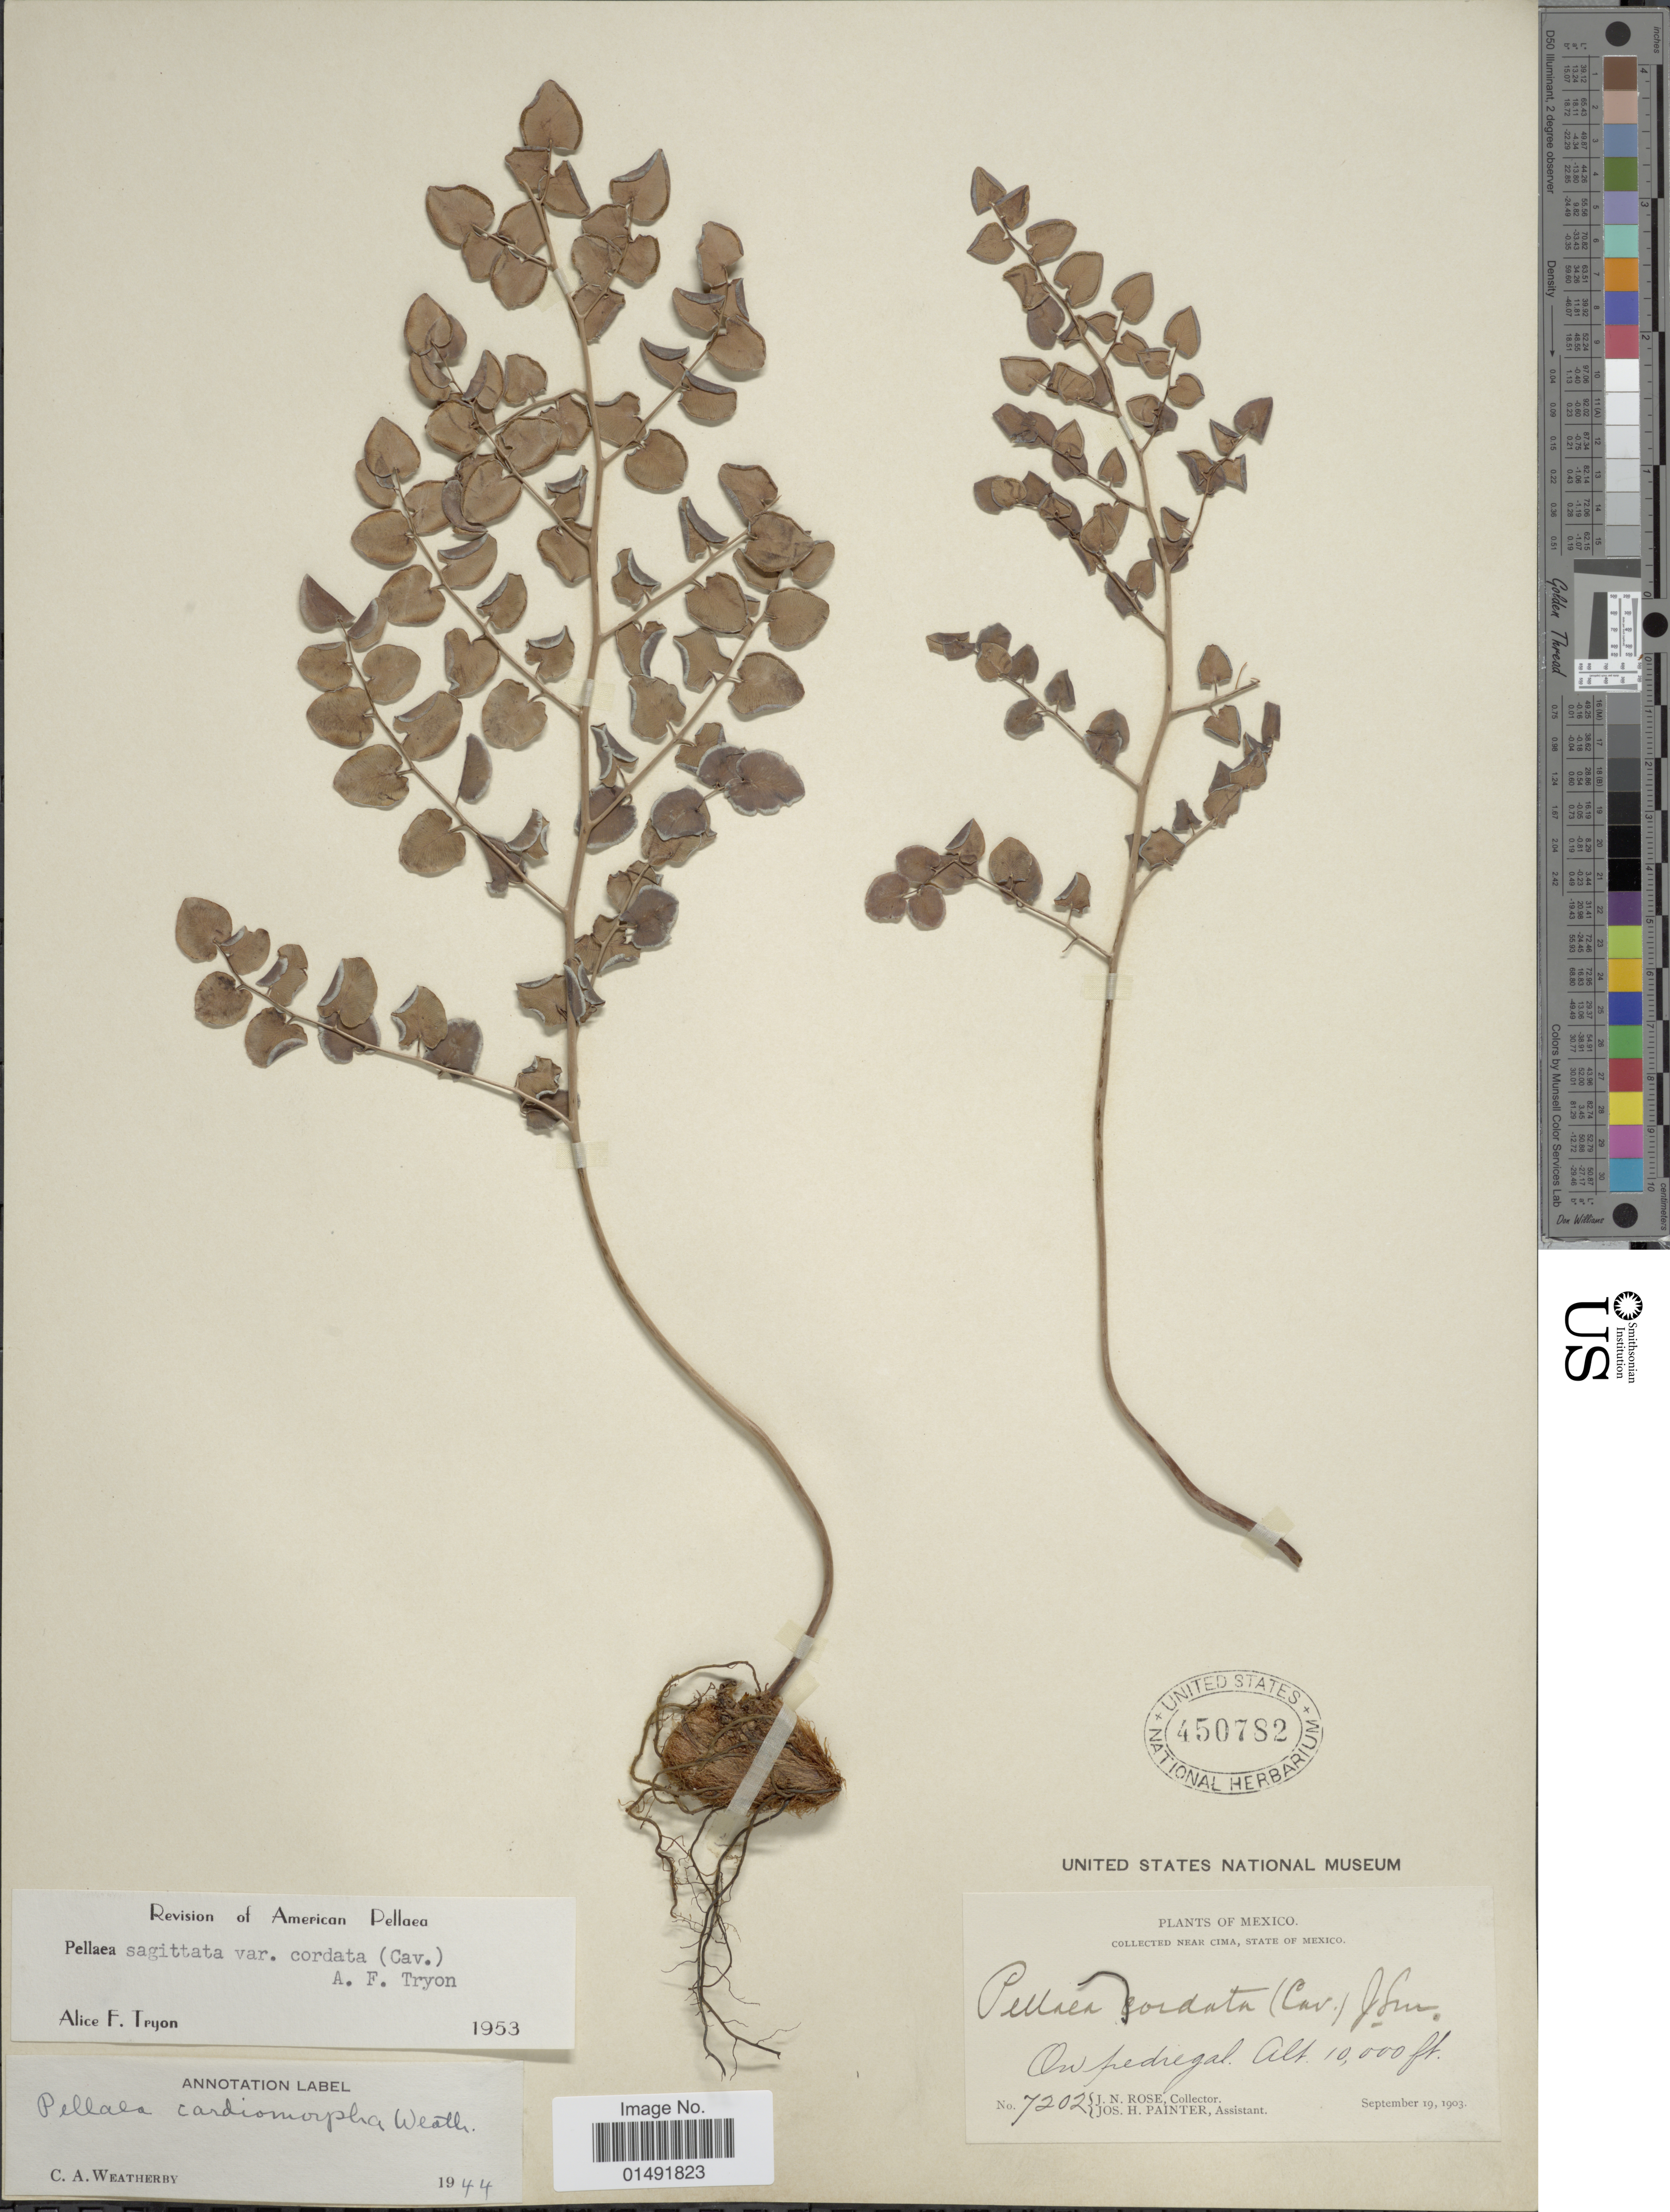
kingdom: Plantae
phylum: Tracheophyta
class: Polypodiopsida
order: Polypodiales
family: Pteridaceae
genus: Pellaea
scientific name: Pellaea cordifolia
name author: (Sessé) A.R. Sm.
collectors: J. N. Rose & J. H. Painter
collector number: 7202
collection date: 1903-09-19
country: Mexico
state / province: México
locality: Near Cima, On pedrigal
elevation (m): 3048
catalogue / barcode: US 450782